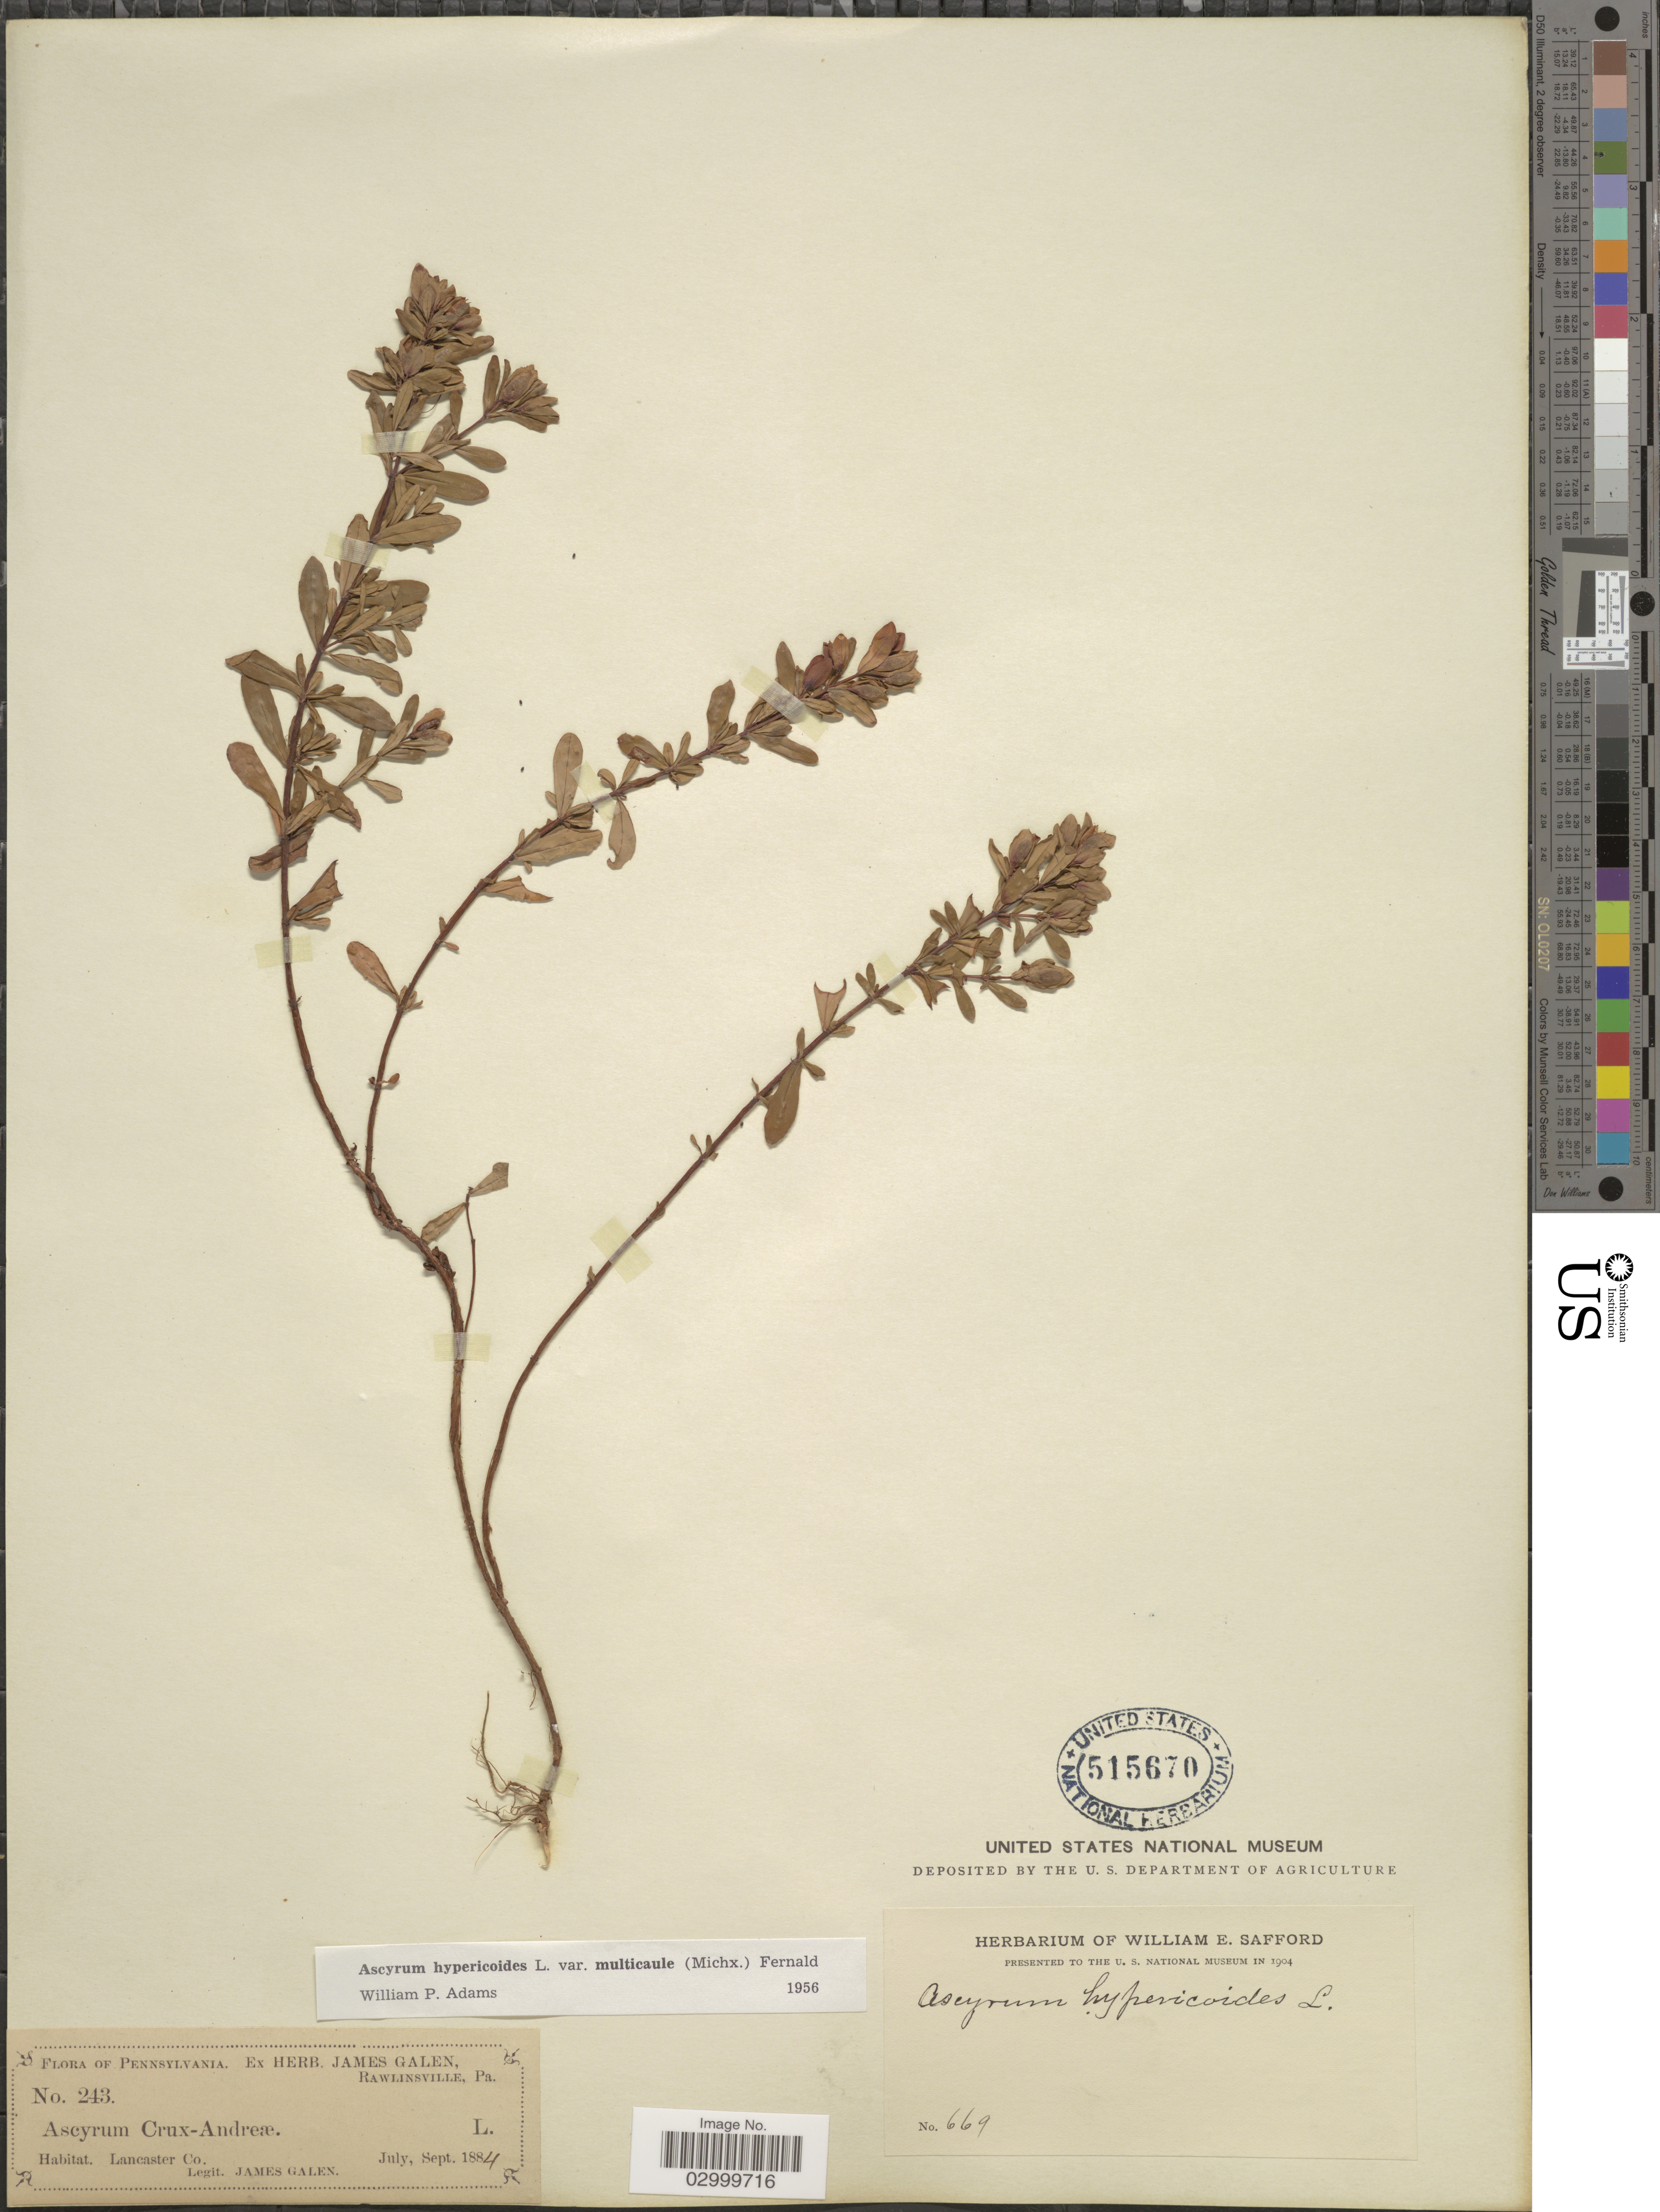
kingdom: Plantae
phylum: Tracheophyta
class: Magnoliopsida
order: Malpighiales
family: Hypericaceae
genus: Hypericum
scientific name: Hypericum stragulum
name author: W.P. Adams & N. Robson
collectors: J. Galen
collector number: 243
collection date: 1884-07/1884-09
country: United States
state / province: Pennsylvania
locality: Lancaster Co.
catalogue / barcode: US 515670